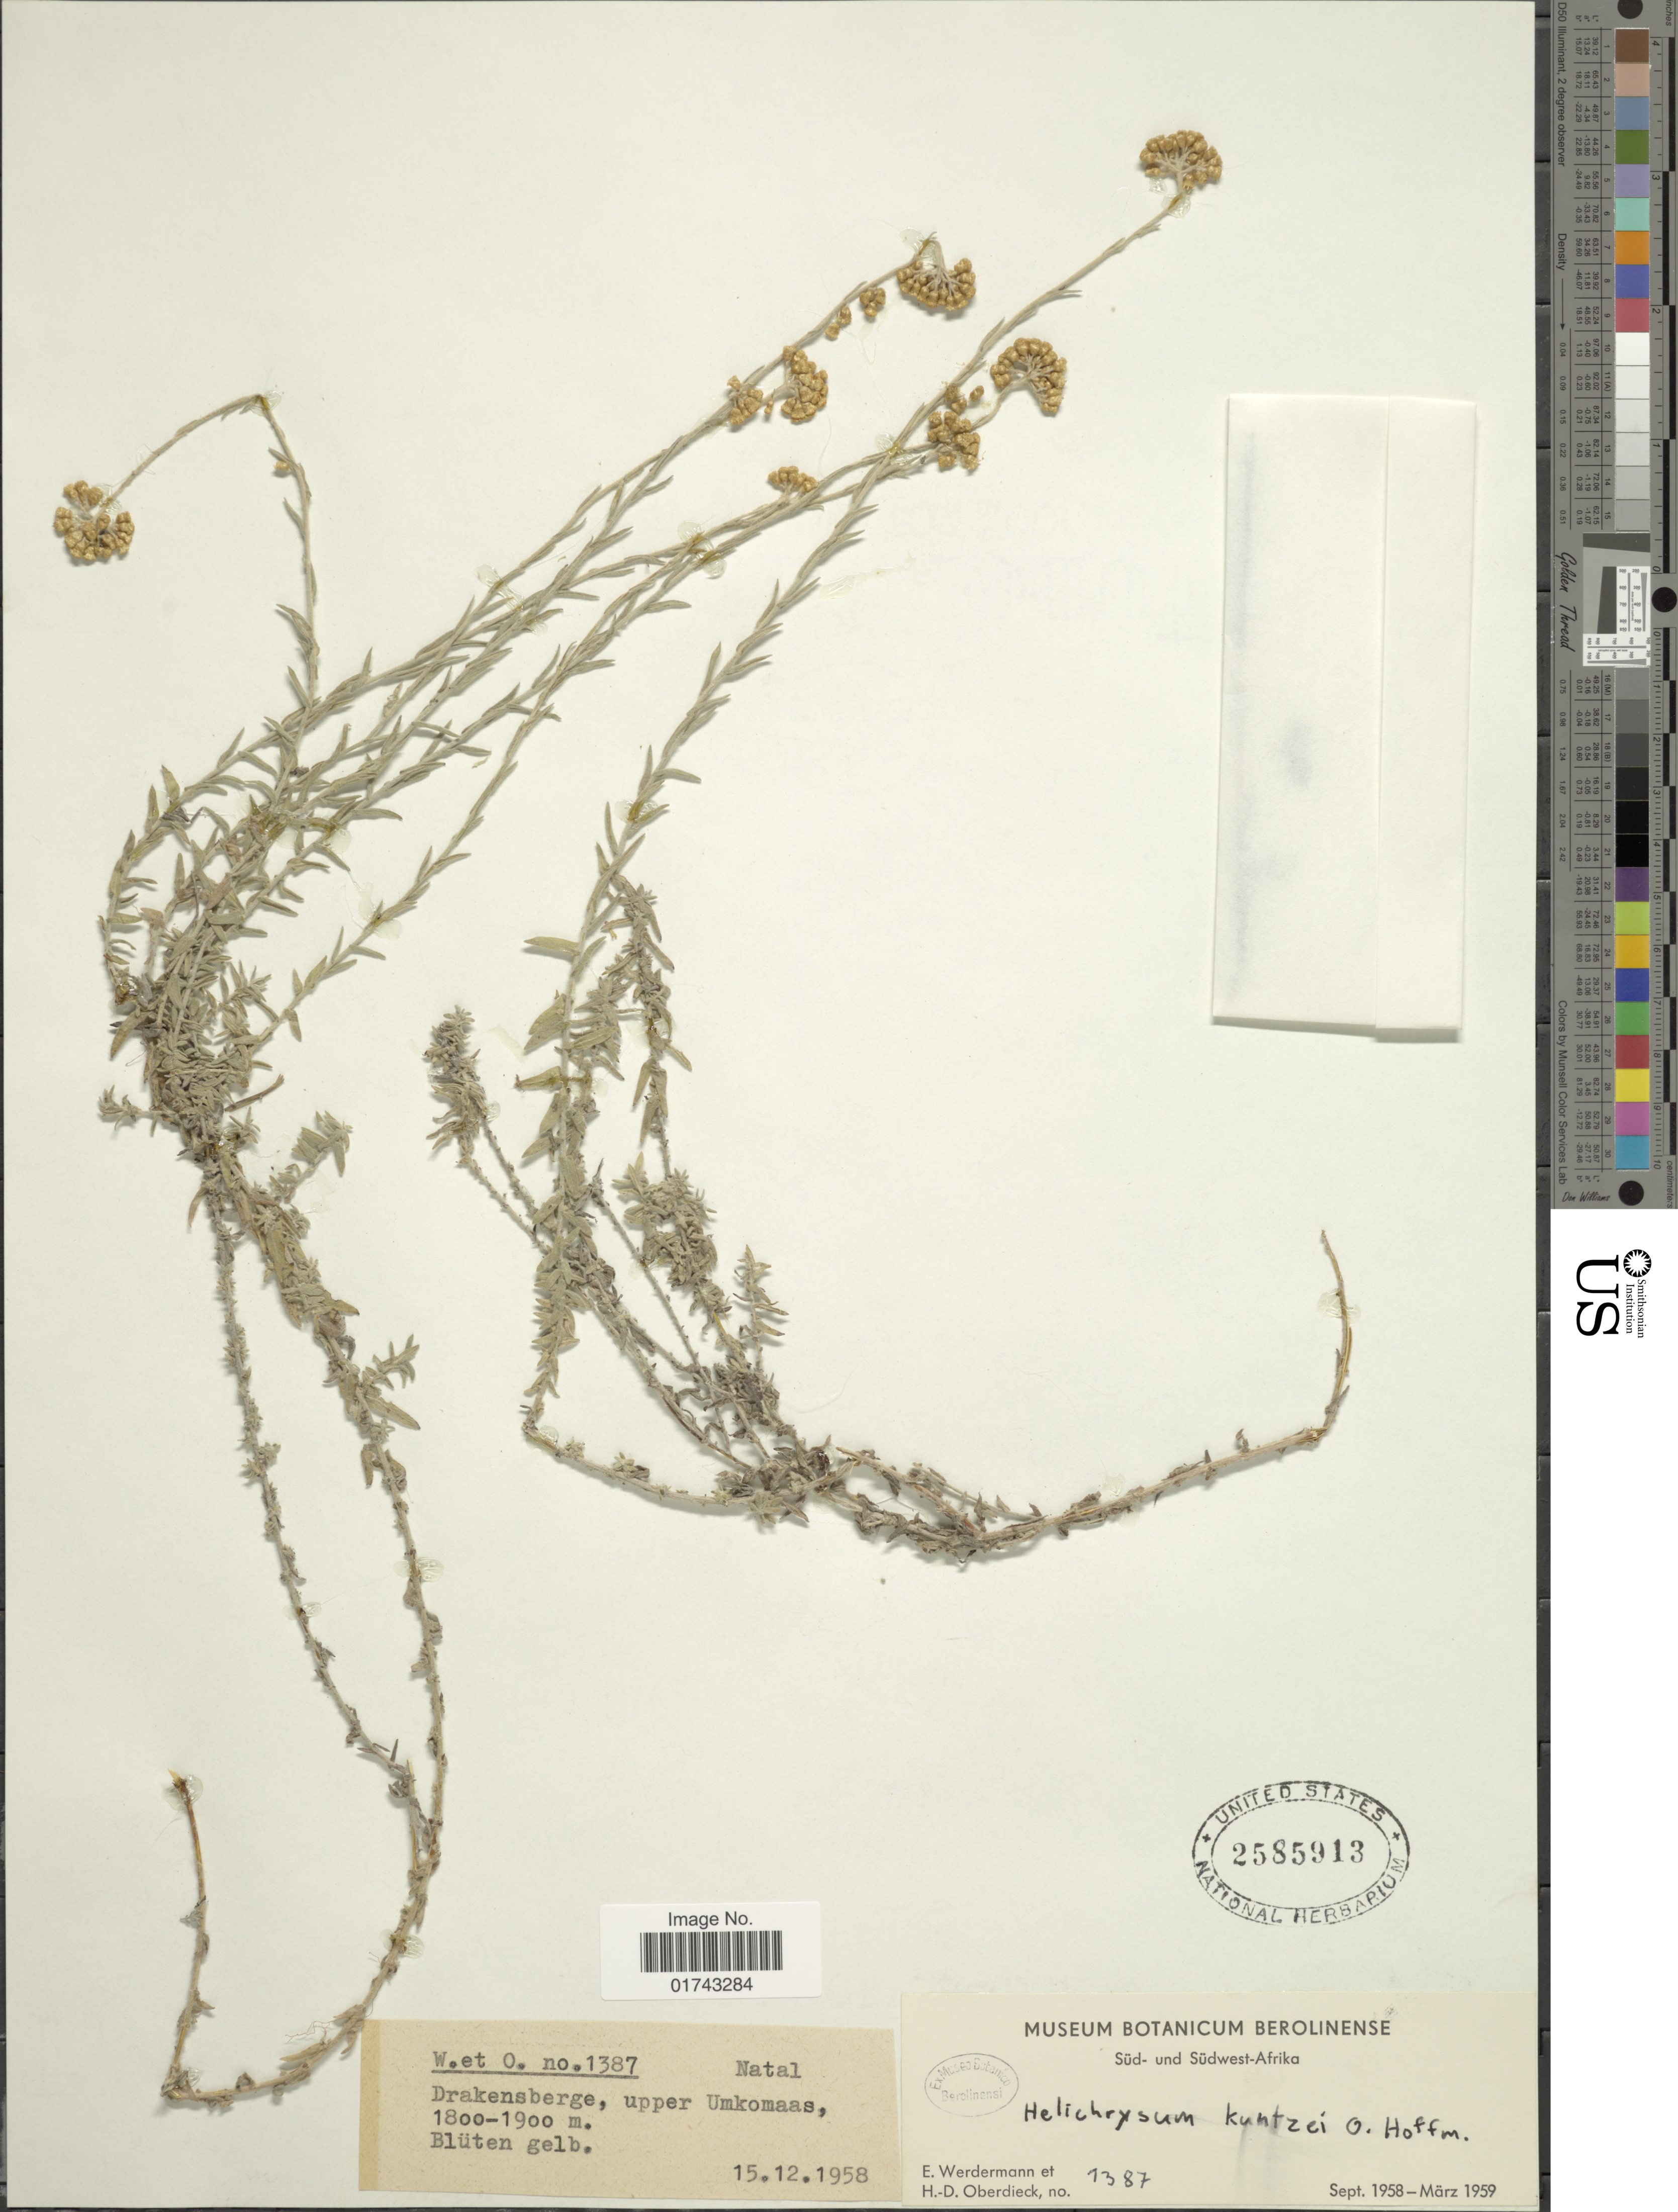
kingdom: Plantae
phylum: Tracheophyta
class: Magnoliopsida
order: Asterales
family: Asteraceae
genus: Helichrysum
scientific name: Helichrysum kuntzei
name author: Moeser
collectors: E. Werdermann & H. Oberdieck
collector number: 1387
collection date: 1958-12-15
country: South Africa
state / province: KwaZulu-Natal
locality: Natal, Drakensberge, upper Umkomaas, Süd- und Südwest-Afrika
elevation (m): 1800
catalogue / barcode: US 2585913